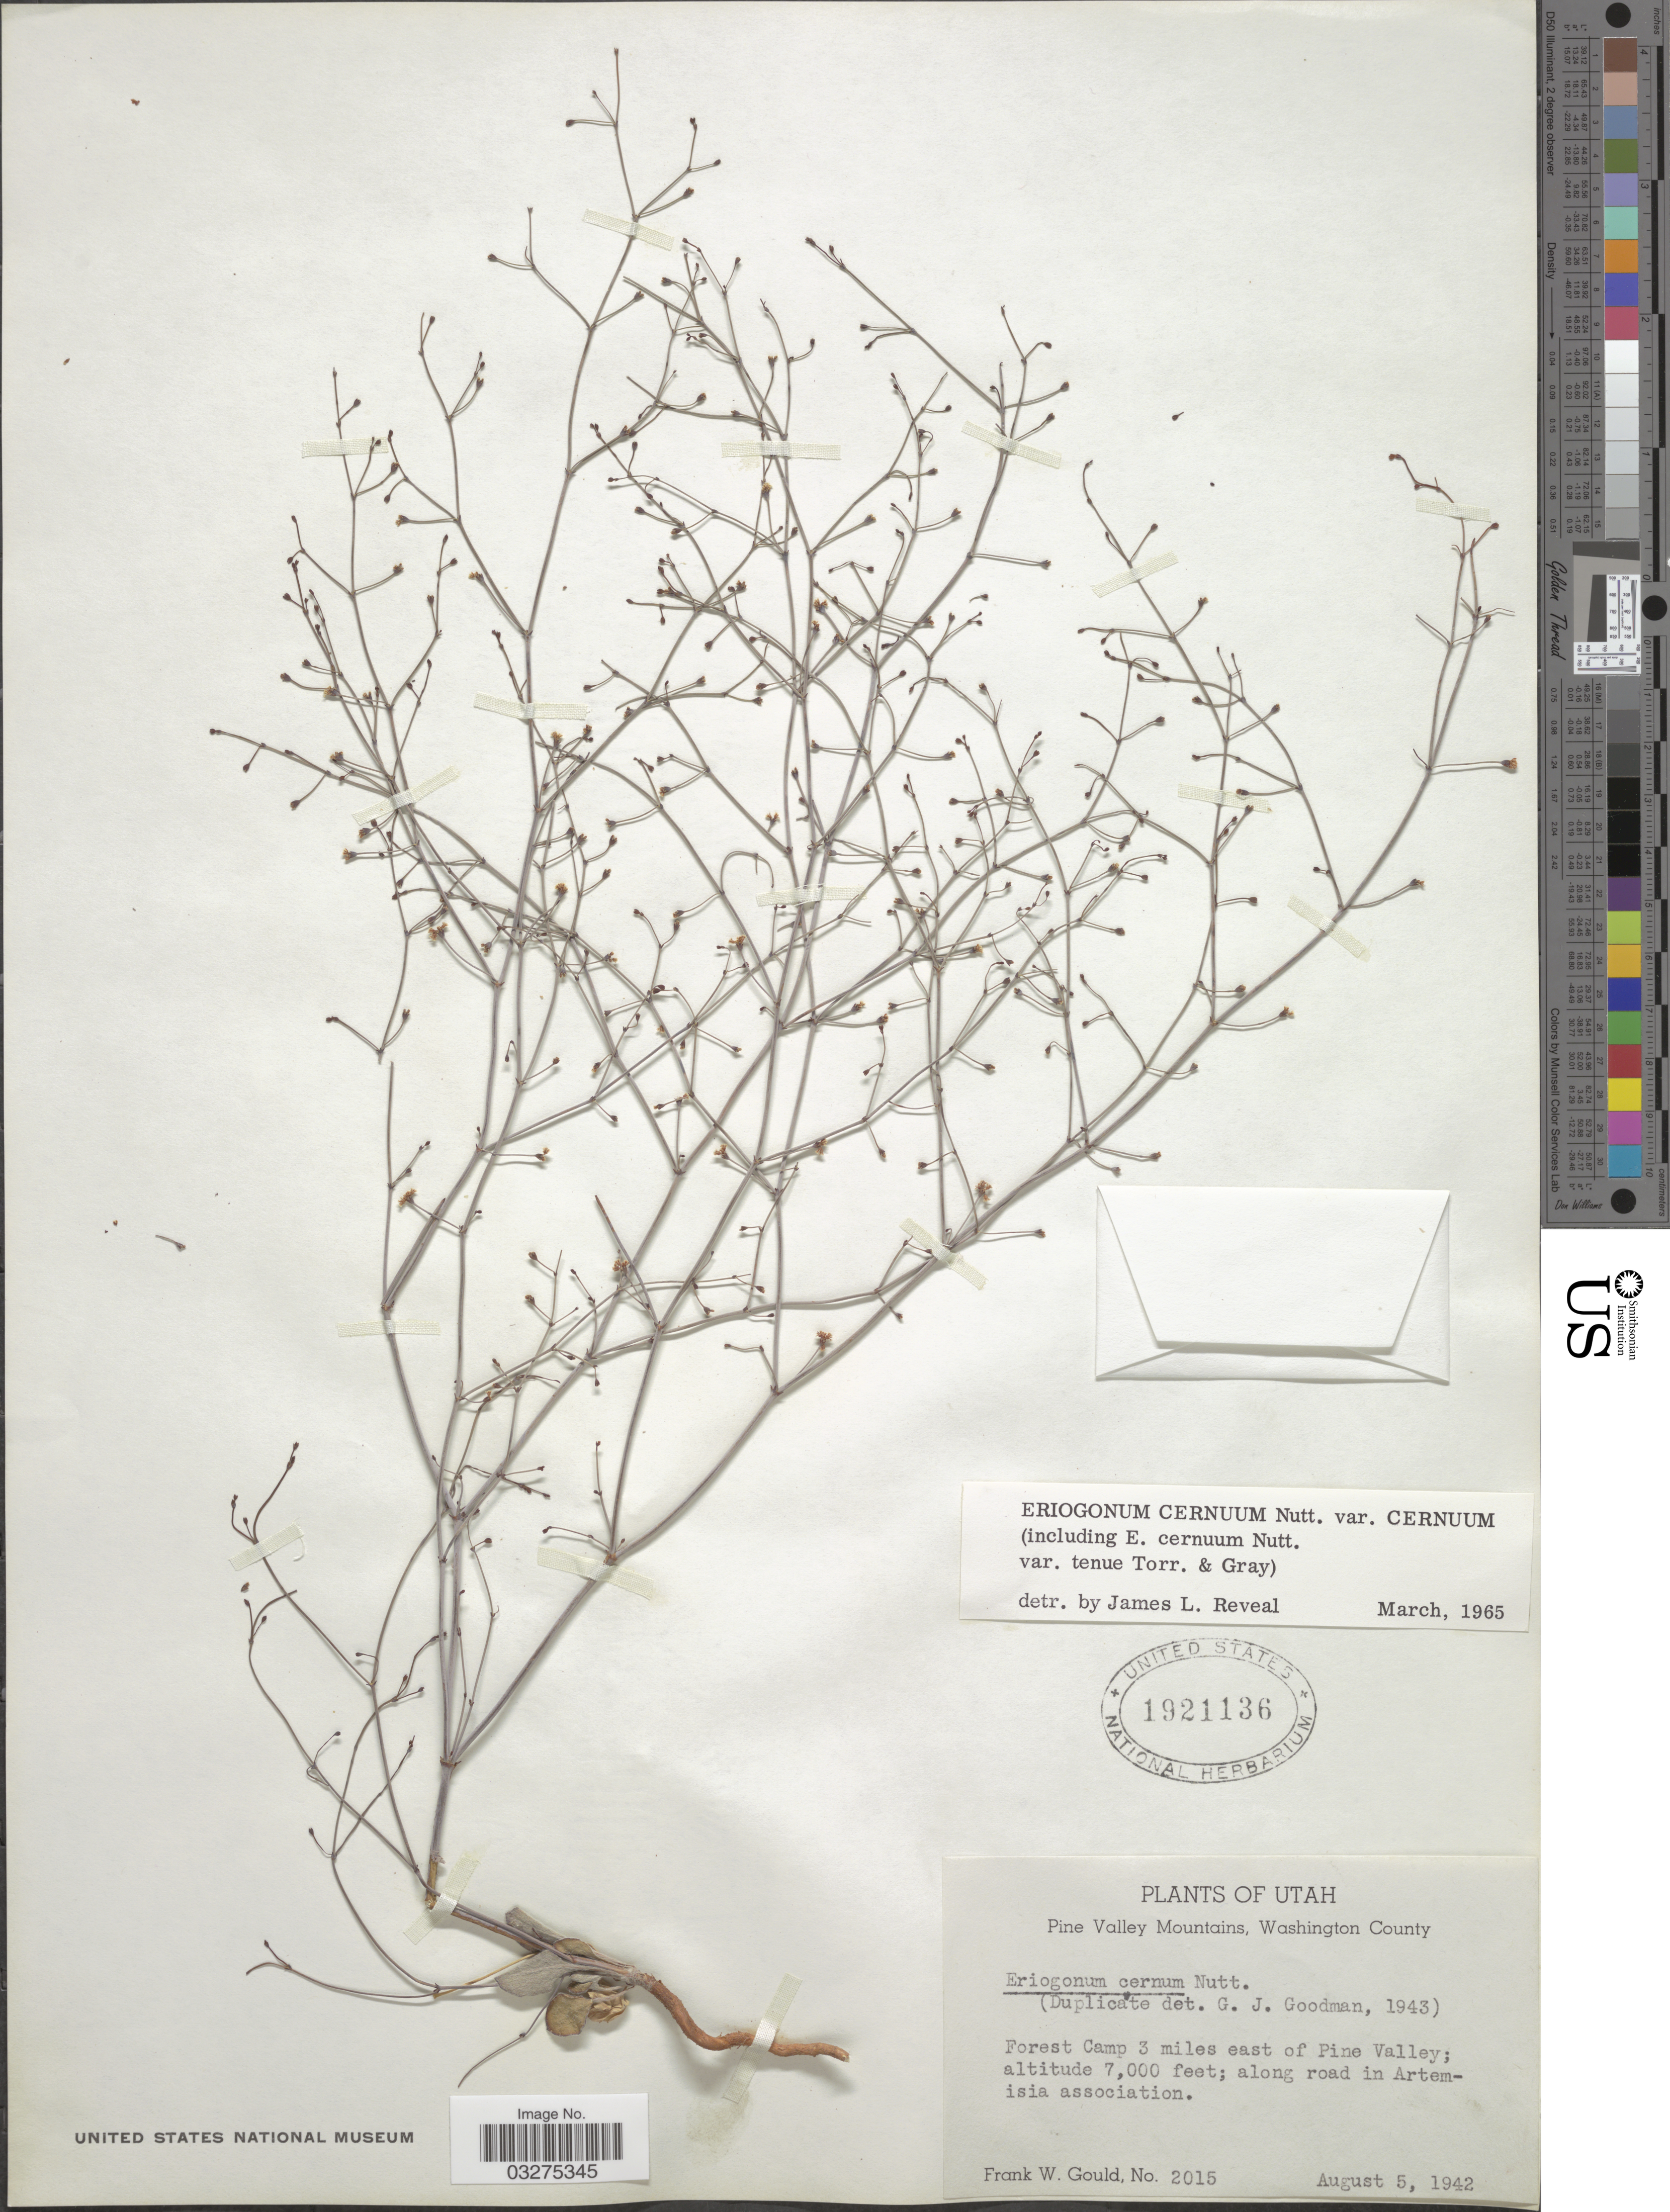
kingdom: Plantae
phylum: Tracheophyta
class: Magnoliopsida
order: Caryophyllales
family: Polygonaceae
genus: Eriogonum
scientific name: Eriogonum cernuum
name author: Nutt.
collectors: F. W. Gould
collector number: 2015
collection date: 1942-08-05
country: United States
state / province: Utah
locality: Pine Valley Mountains, Washington County. Forest Camp 3 miles east of Pine Valley.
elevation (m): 2134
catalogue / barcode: US 1921136